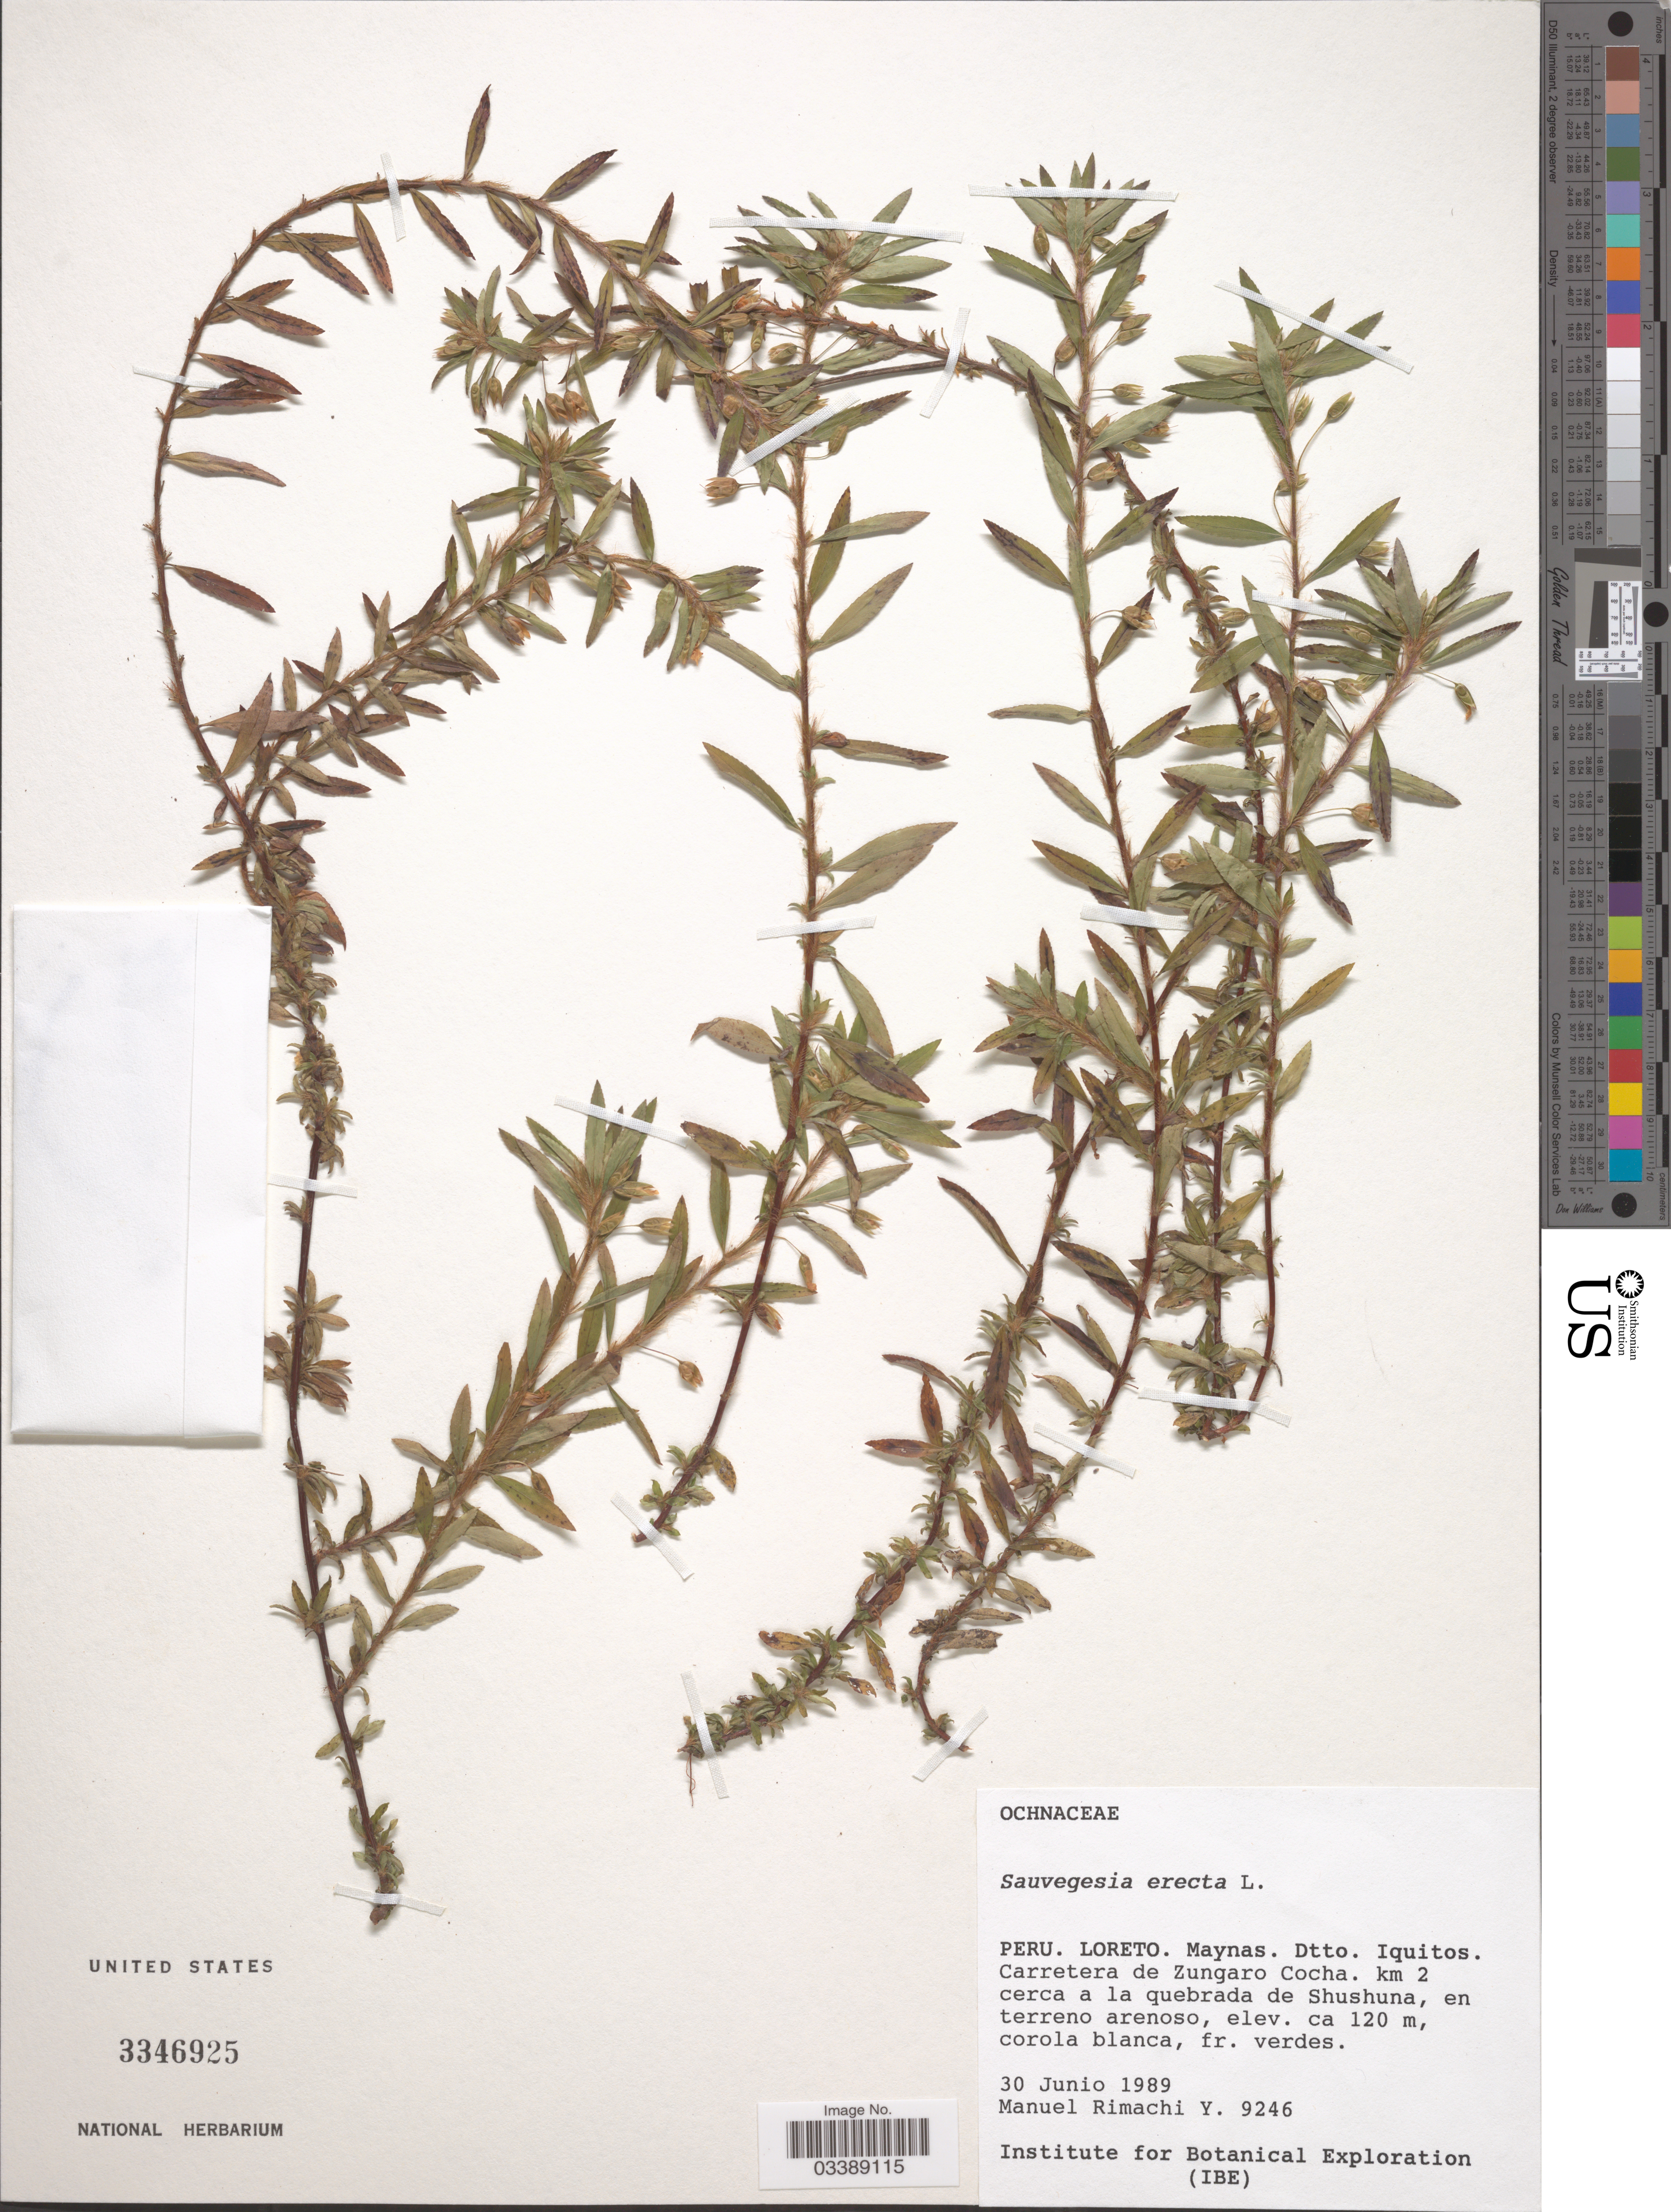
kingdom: Plantae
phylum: Tracheophyta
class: Magnoliopsida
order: Malpighiales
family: Ochnaceae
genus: Sauvagesia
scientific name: Sauvagesia erecta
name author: L.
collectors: M. Rimachi Y.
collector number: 9246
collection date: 1989-06-30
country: Peru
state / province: Loreto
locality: Maynas. Dtto. Iquitos. Carretera de Zungaro Cocha. km 2 cerca a la quebrada de Shushuna.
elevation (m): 120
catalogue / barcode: US 3346925